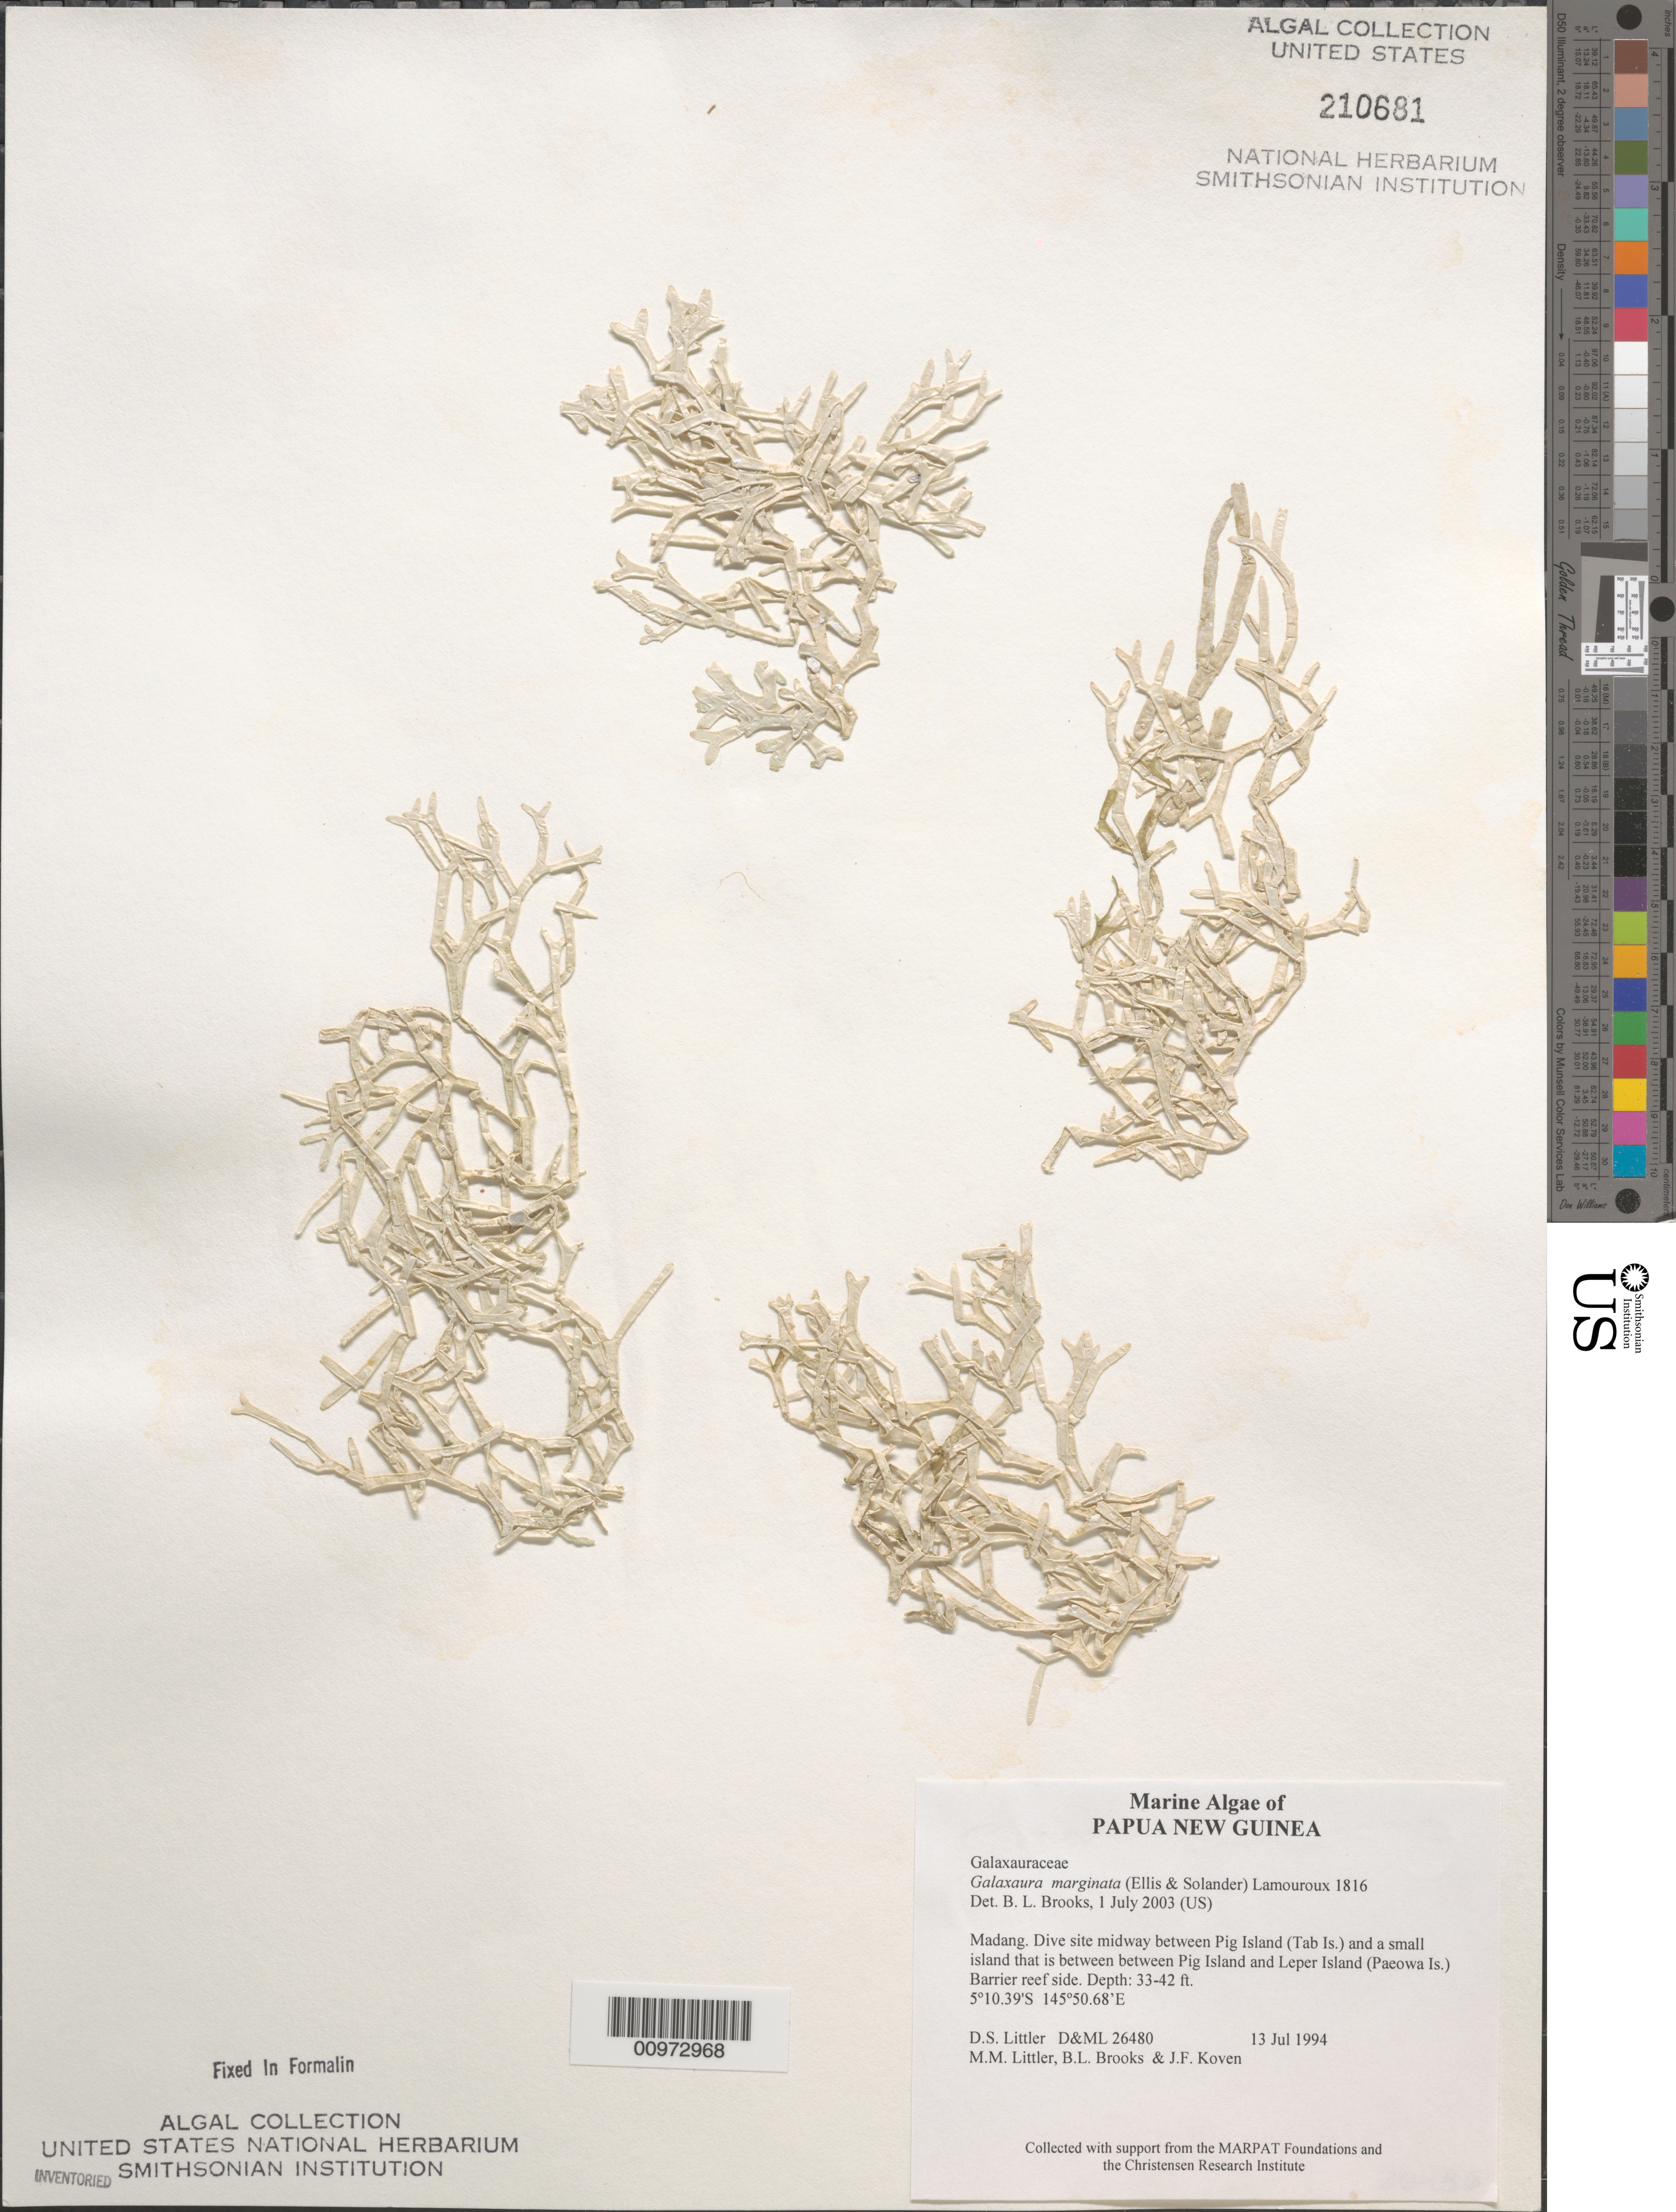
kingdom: Plantae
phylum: Rhodophyta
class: Florideophyceae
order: Nemaliales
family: Galaxauraceae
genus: Galaxaura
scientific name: Galaxaura marginata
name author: (J. Ellis & Sol.) J.V.Lamouroux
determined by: Brooks, B. L., (BOT), Smithsonian Institution - National Museum of Natural History (UNITED STATES)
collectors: D. S. Littler, M. M. Littler, B. Brooks & J. Koven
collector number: D&ML 26480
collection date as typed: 13 Jul 1994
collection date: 1994-07-13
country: Papua New Guinea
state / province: Madang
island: New Guinea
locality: Between Pig Island (Tab I.) and small island between Pig Island and Leper Island (Paeowa I.)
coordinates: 5 10.39'S, 145 50.68'E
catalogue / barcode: US 210681